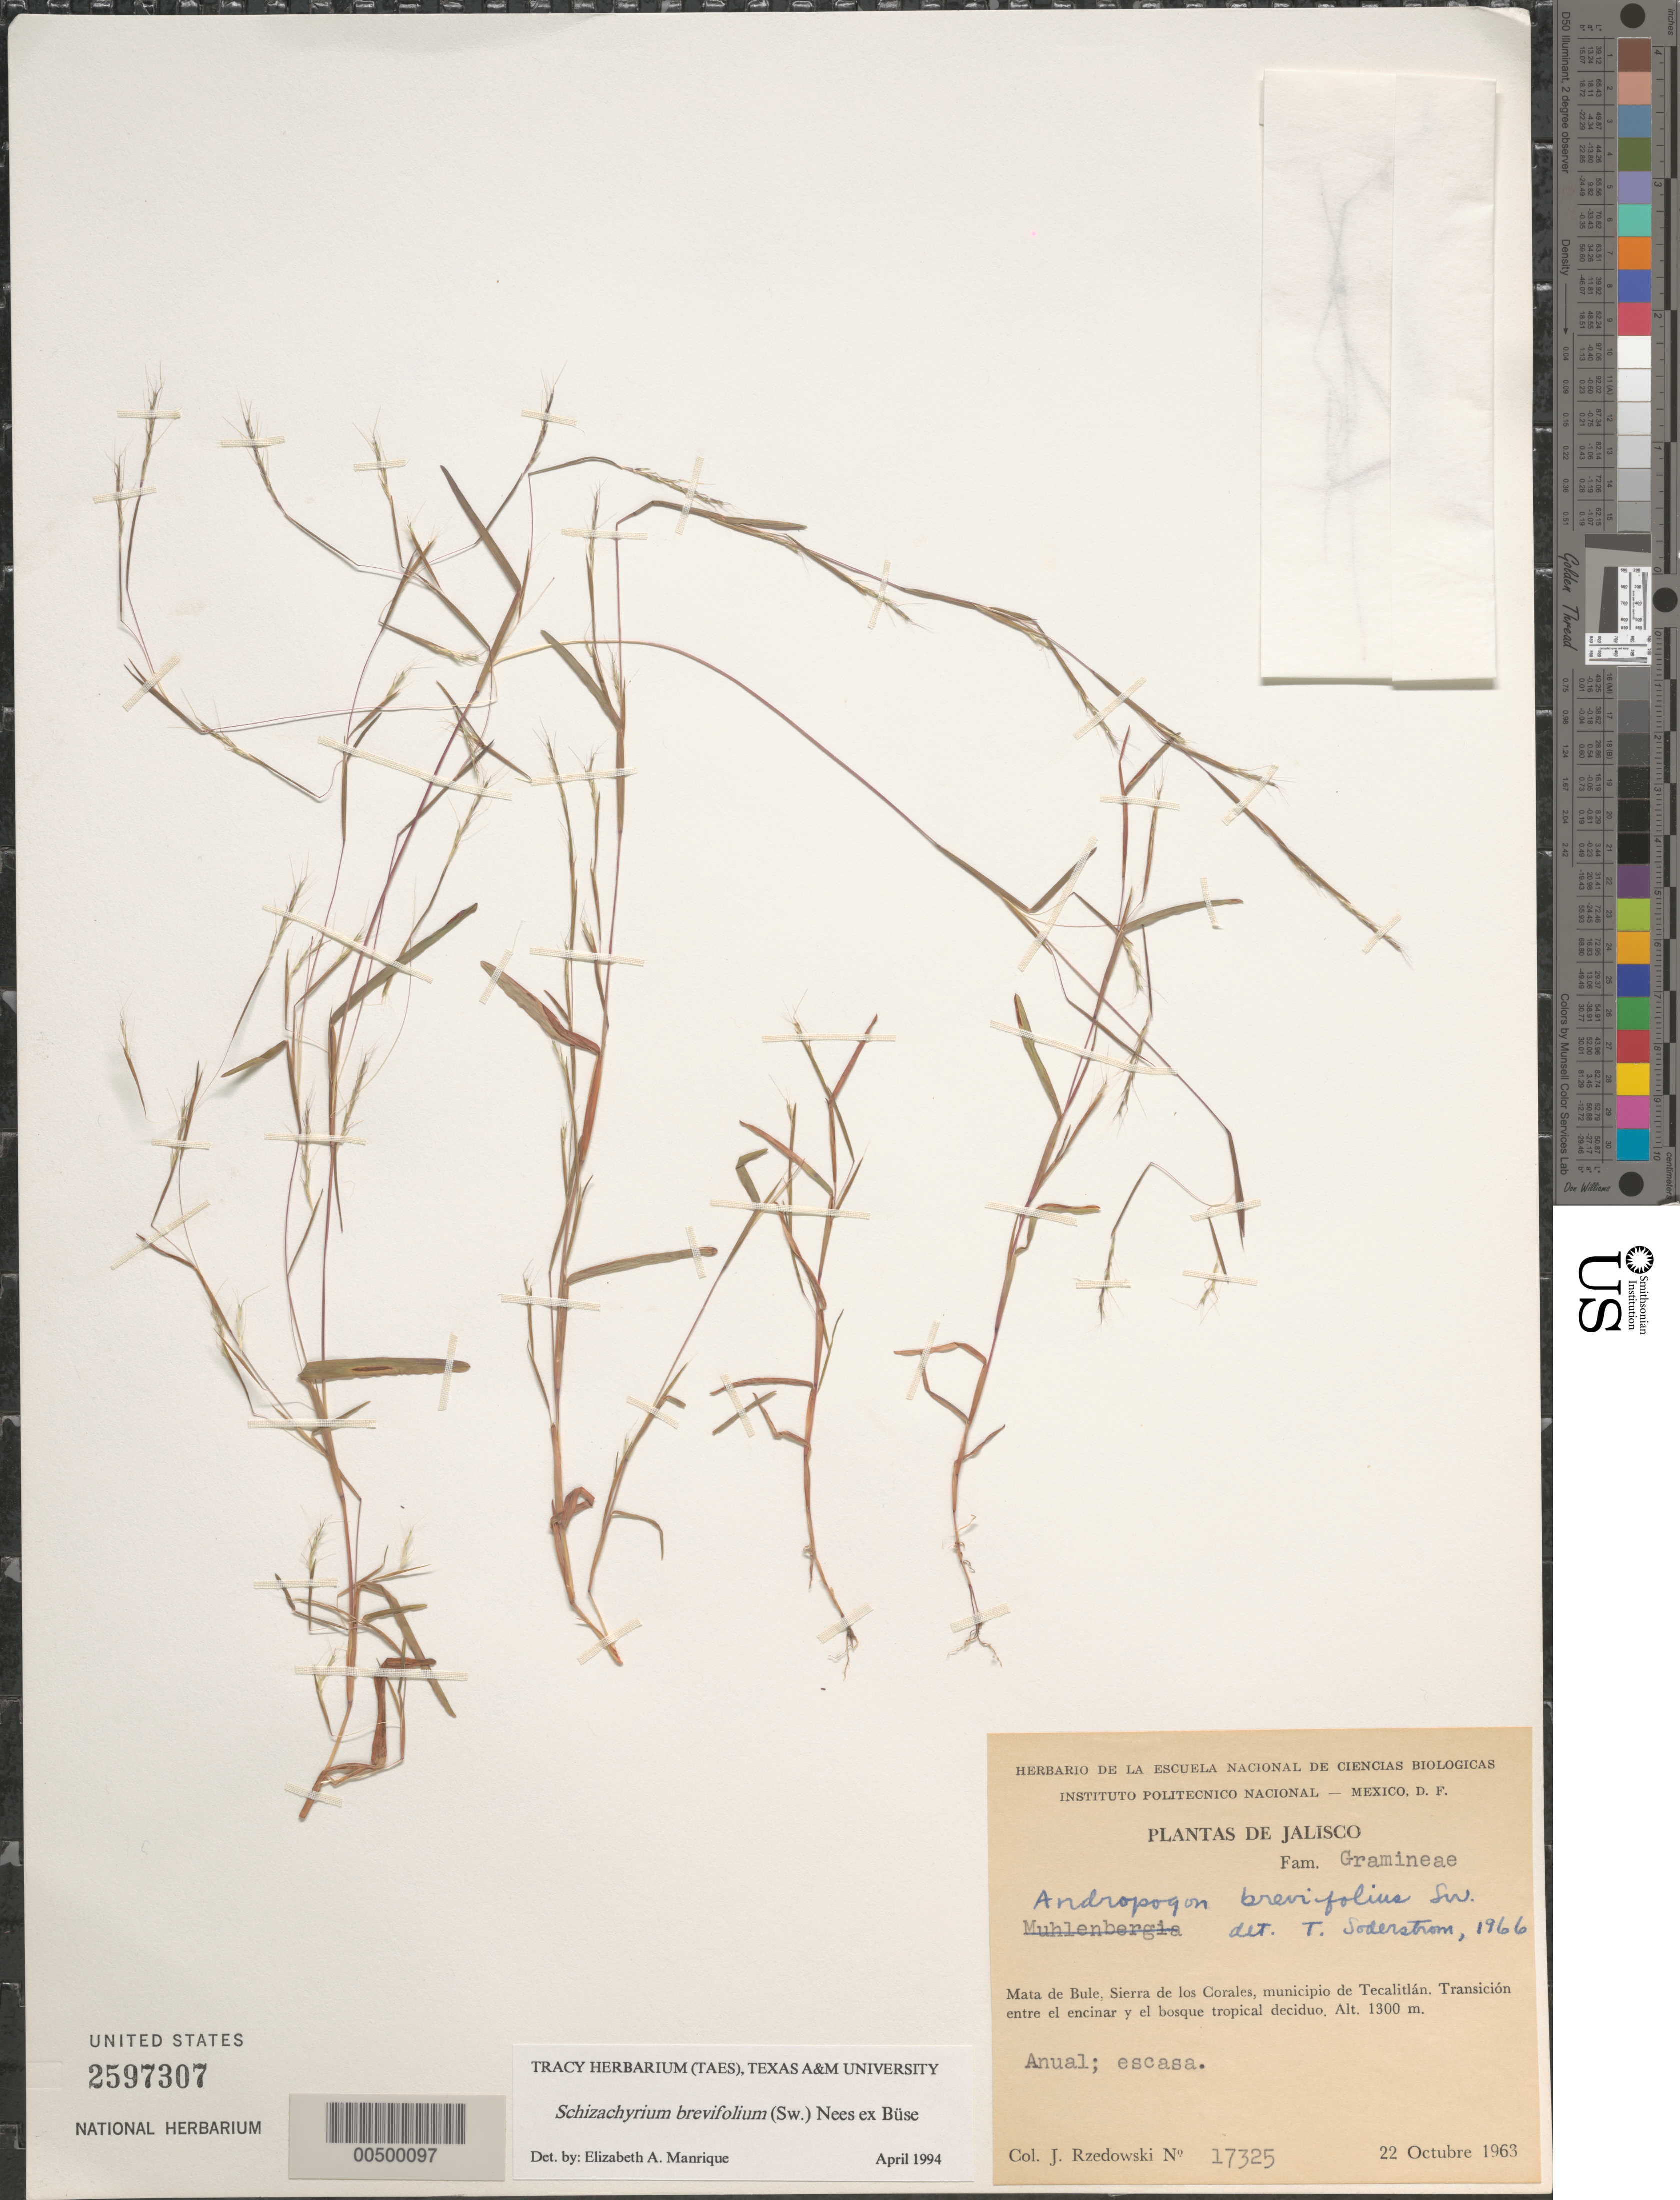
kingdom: Plantae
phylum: Tracheophyta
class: Liliopsida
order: Poales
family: Poaceae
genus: Schizachyrium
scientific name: Schizachyrium brevifolium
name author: (Sw.) Nees ex Büse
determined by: Manrique, E. A.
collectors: J. Rzedowski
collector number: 17325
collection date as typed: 22 Oct 1963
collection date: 1963-10-22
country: Mexico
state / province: Jalisco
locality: Mata de Bule, Sierra de los Corales, Mun of Tecalitlán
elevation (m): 1300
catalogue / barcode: US 2597307